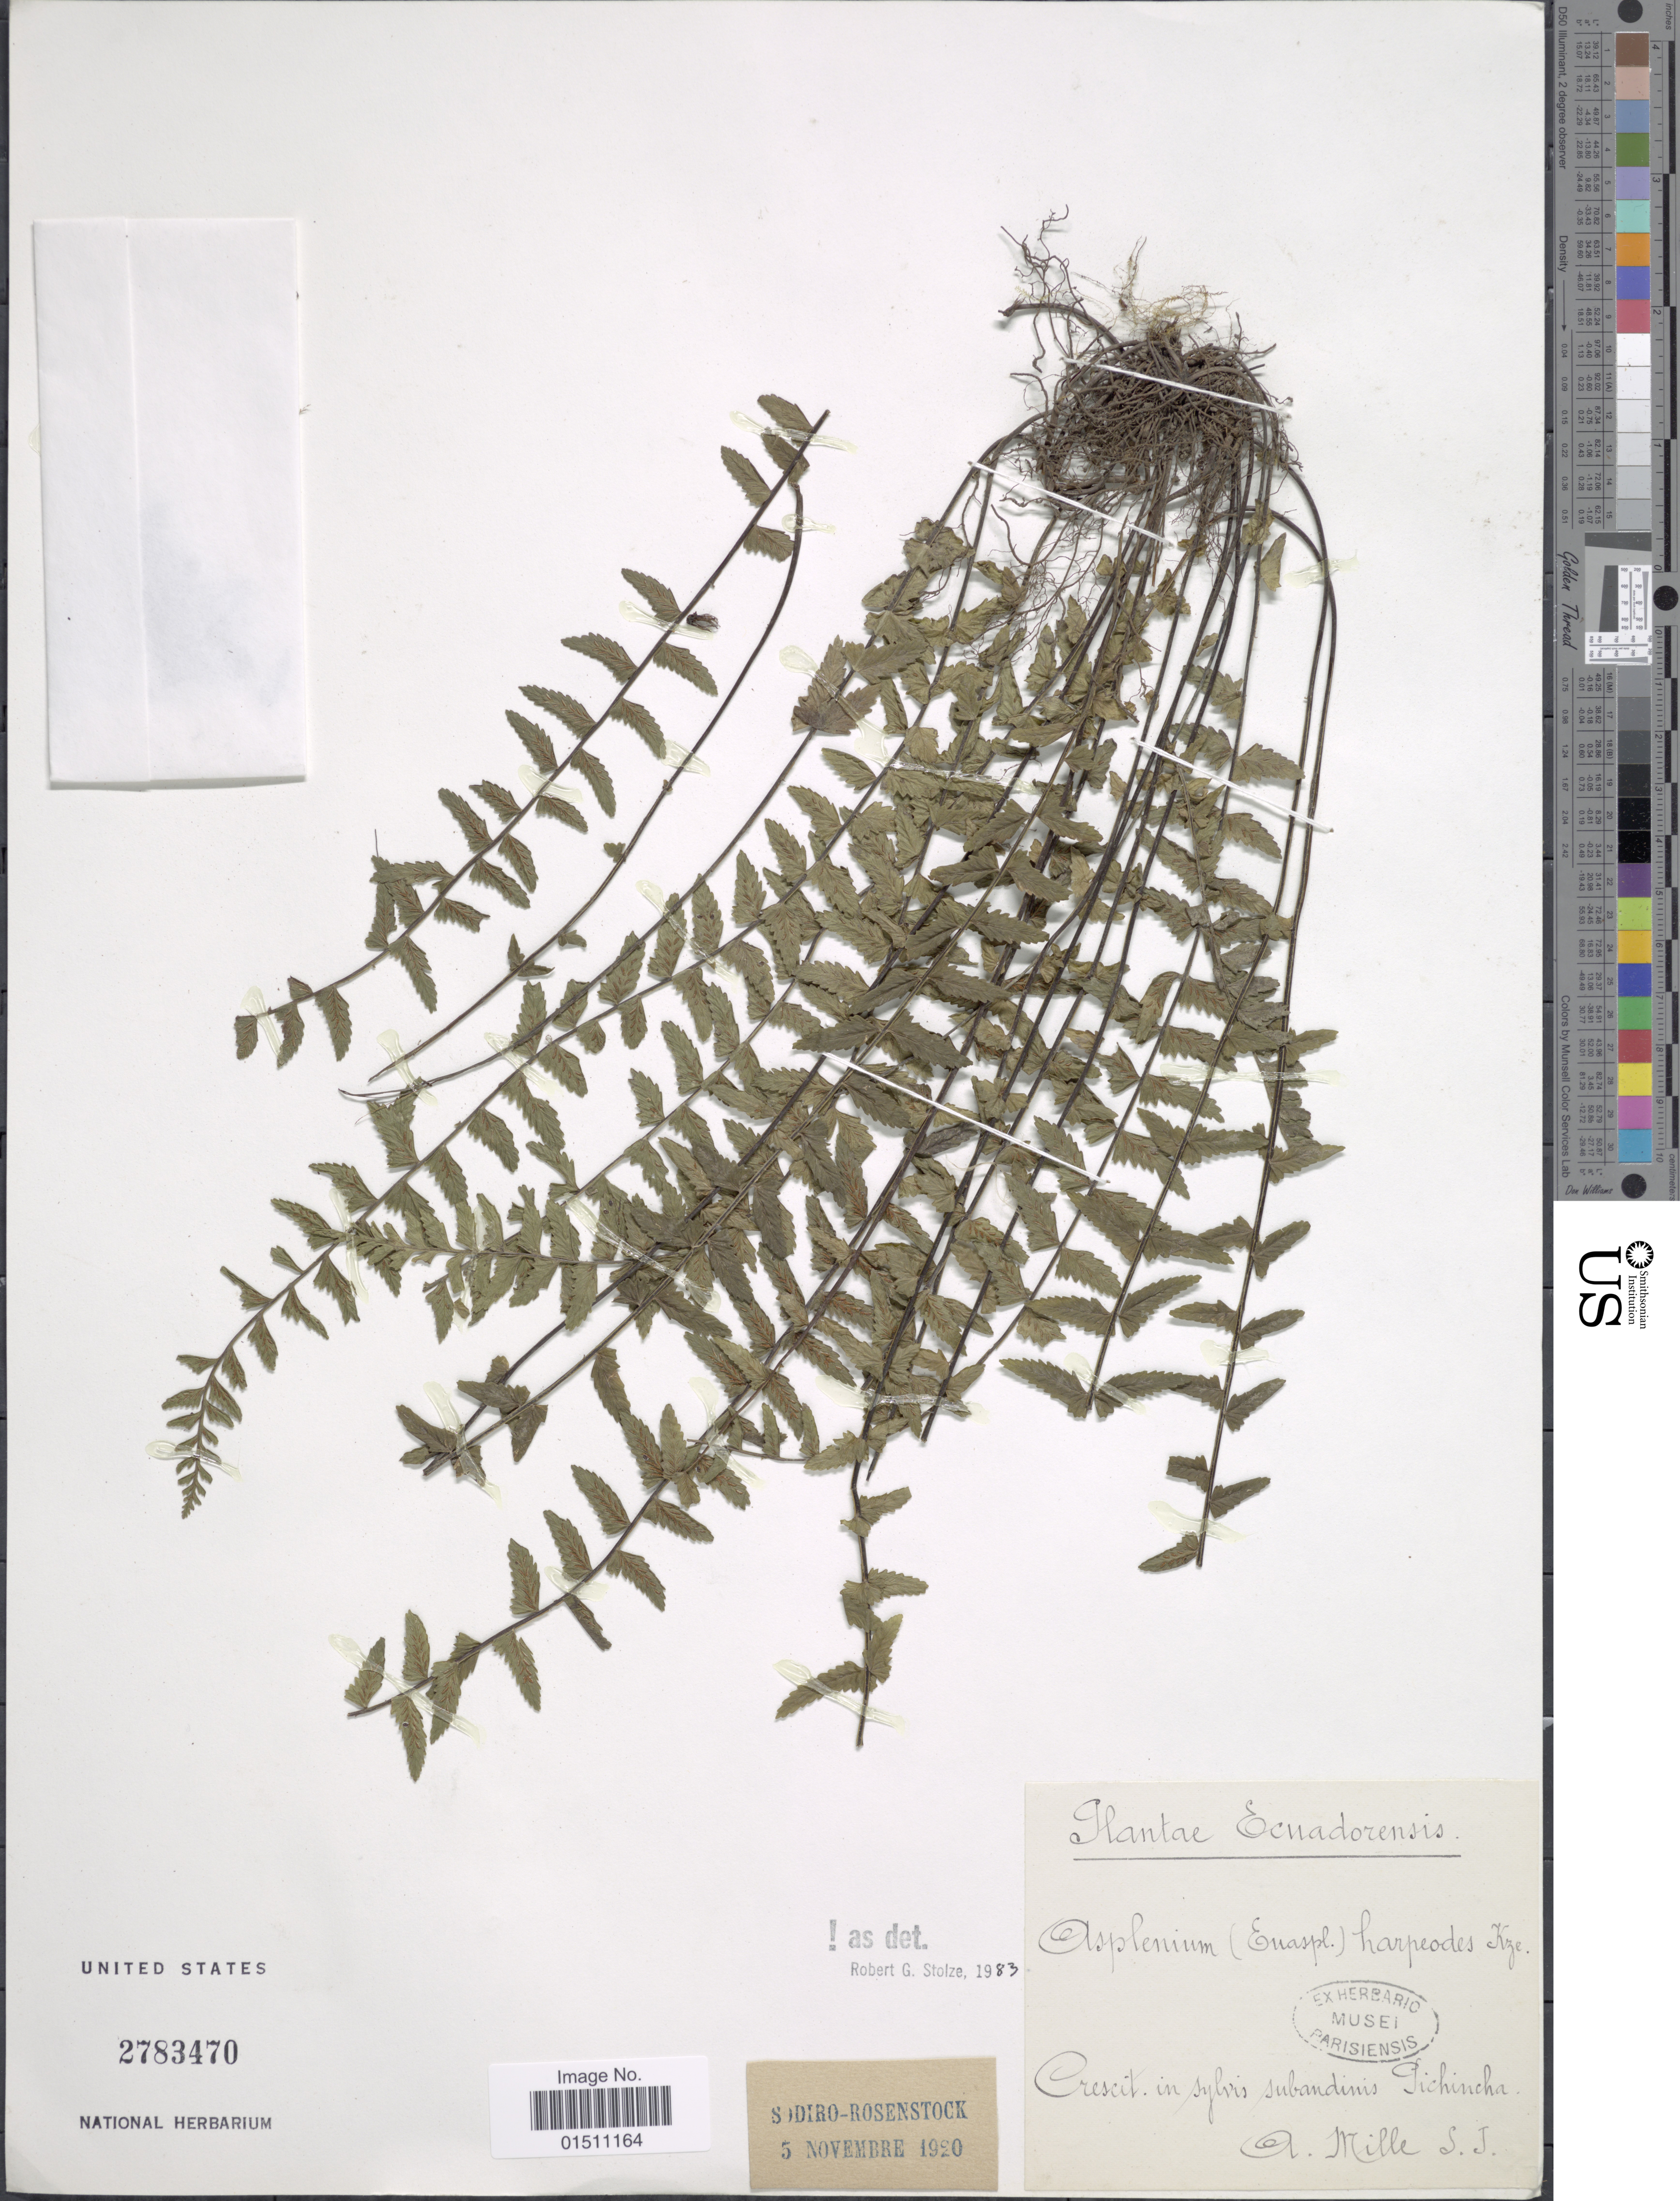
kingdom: Plantae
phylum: Tracheophyta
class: Polypodiopsida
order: Polypodiales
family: Aspleniaceae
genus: Asplenium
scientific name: Asplenium harpeodes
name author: Kunze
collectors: A. Mille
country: Ecuador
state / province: Pichincha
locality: Ecuadorensis, Crescit. in sylvis subandinis. Pichincha.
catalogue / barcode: US 2783470